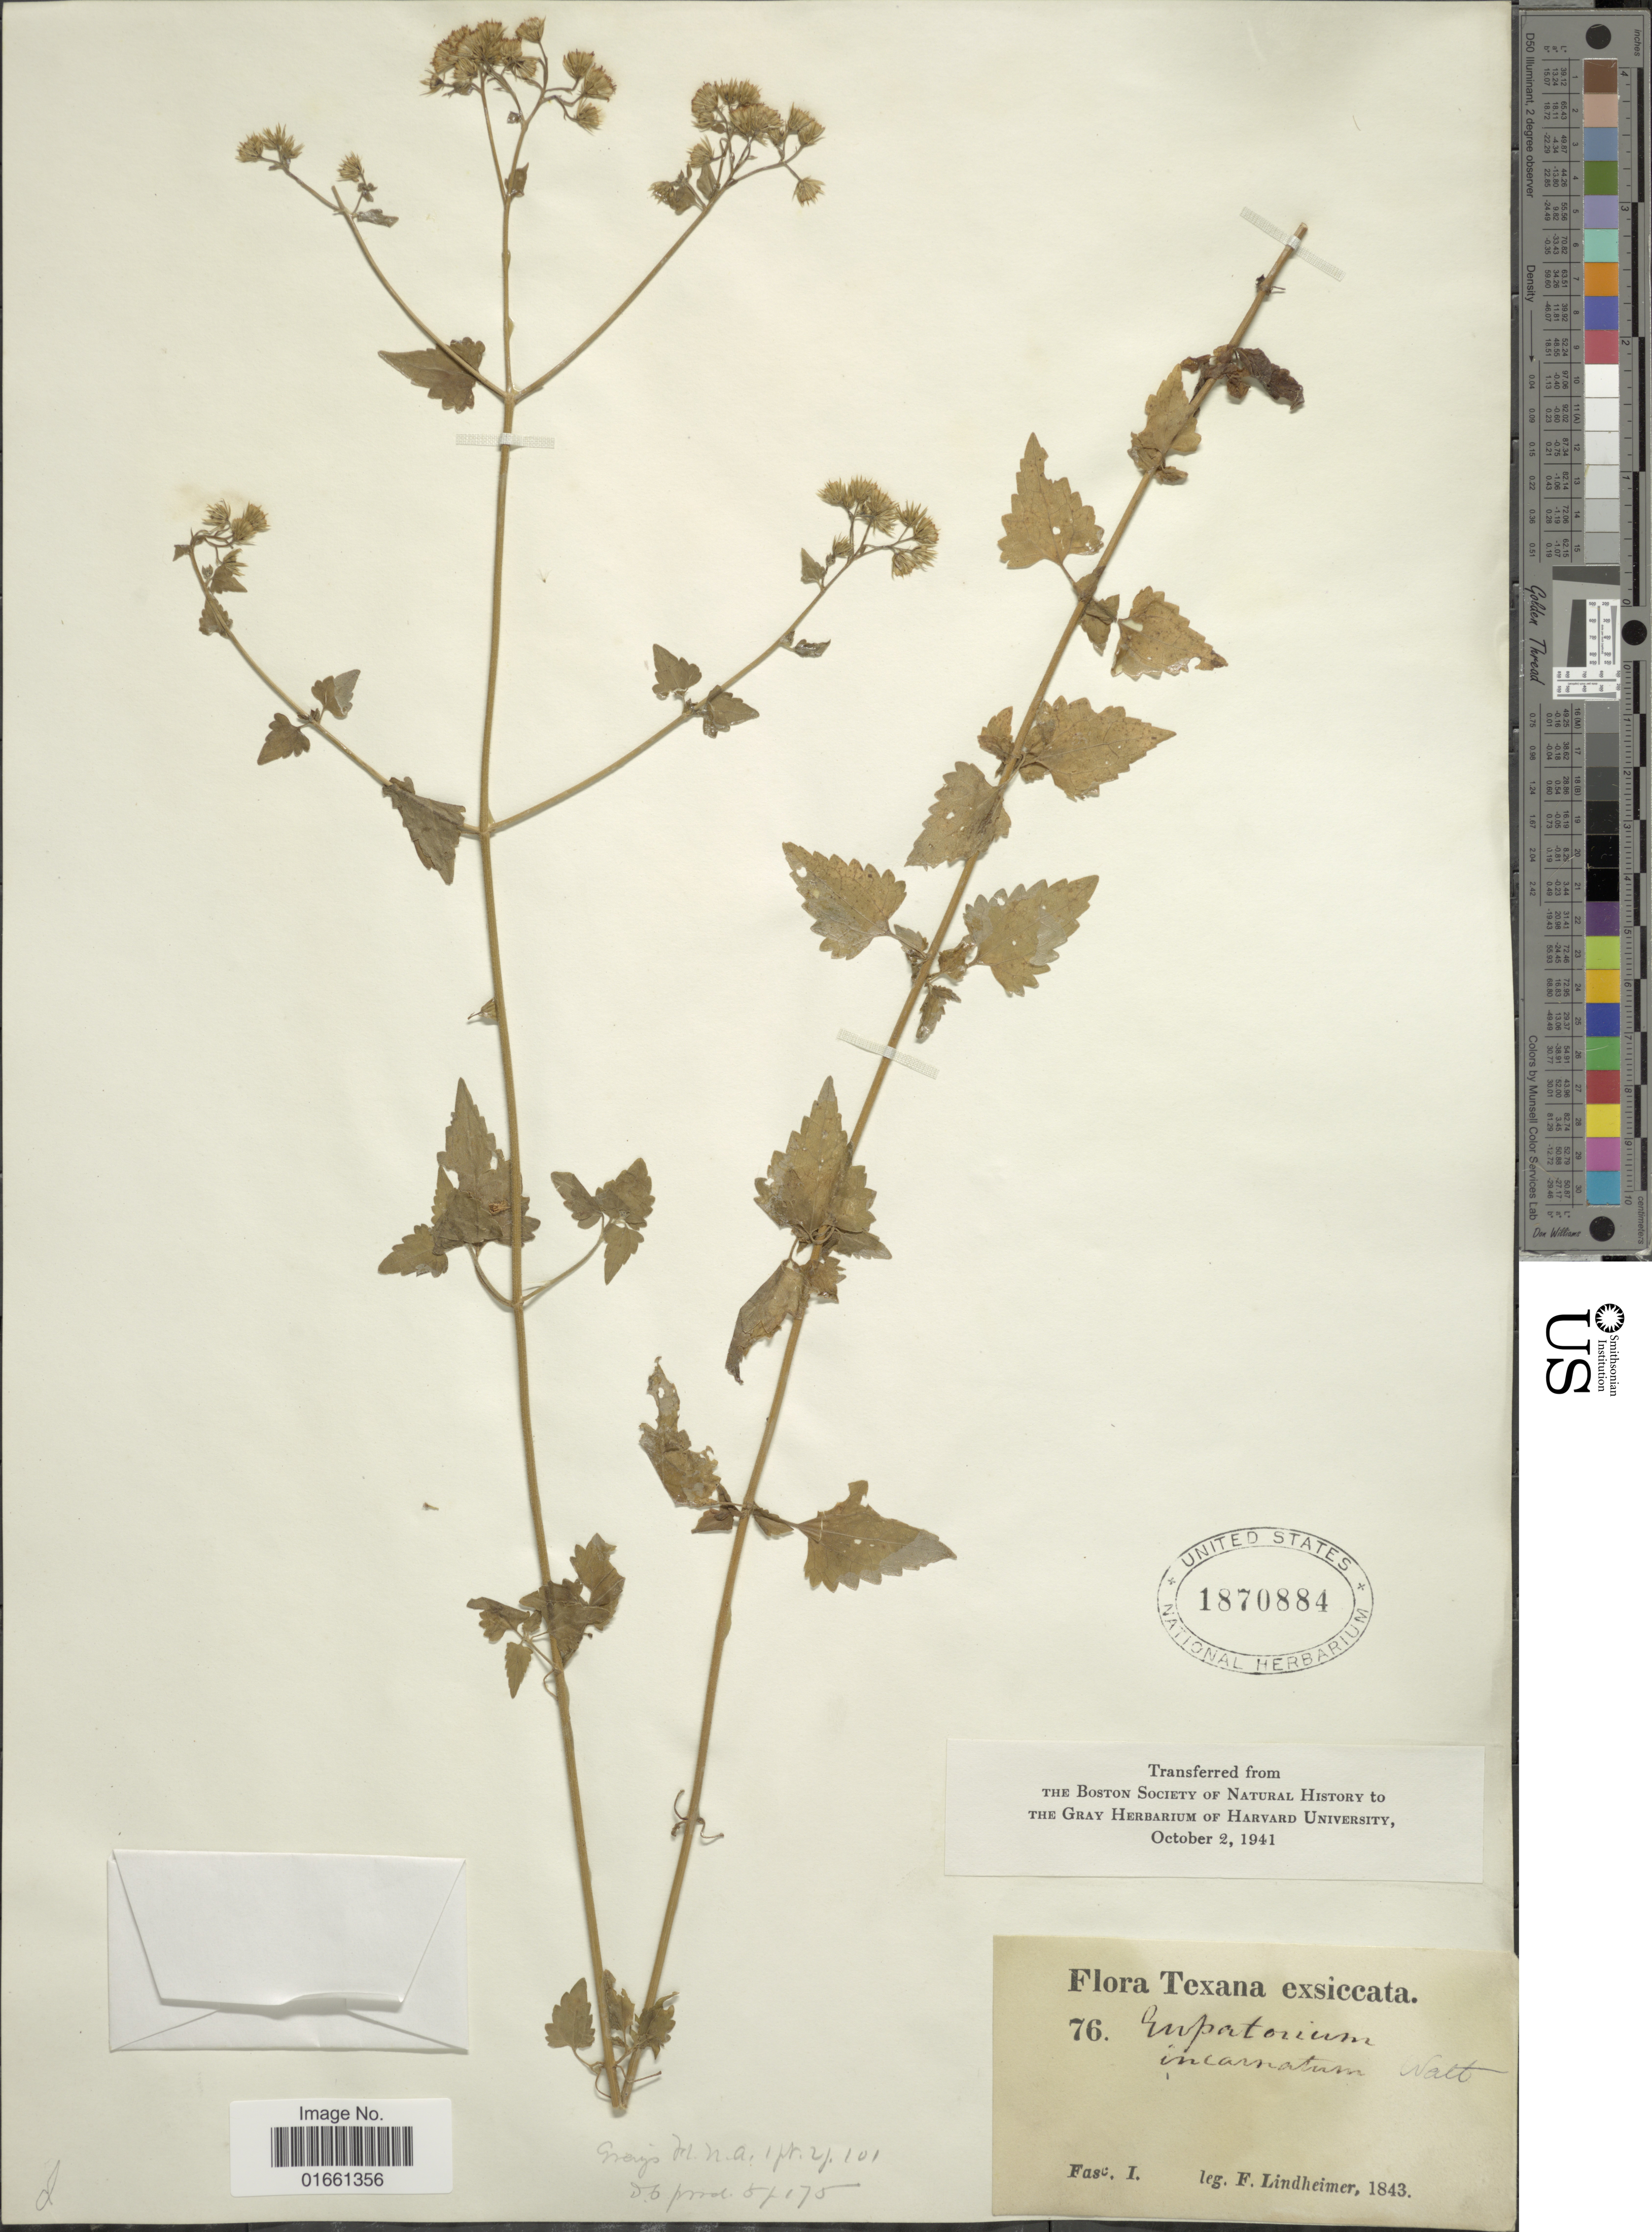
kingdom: Plantae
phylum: Tracheophyta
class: Magnoliopsida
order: Asterales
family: Asteraceae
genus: Fleischmannia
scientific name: Fleischmannia incarnata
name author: (Walter) R.M. King & H. Rob.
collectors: F. Lindheimer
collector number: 76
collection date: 1843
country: United States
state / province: Texas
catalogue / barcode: US 1870884